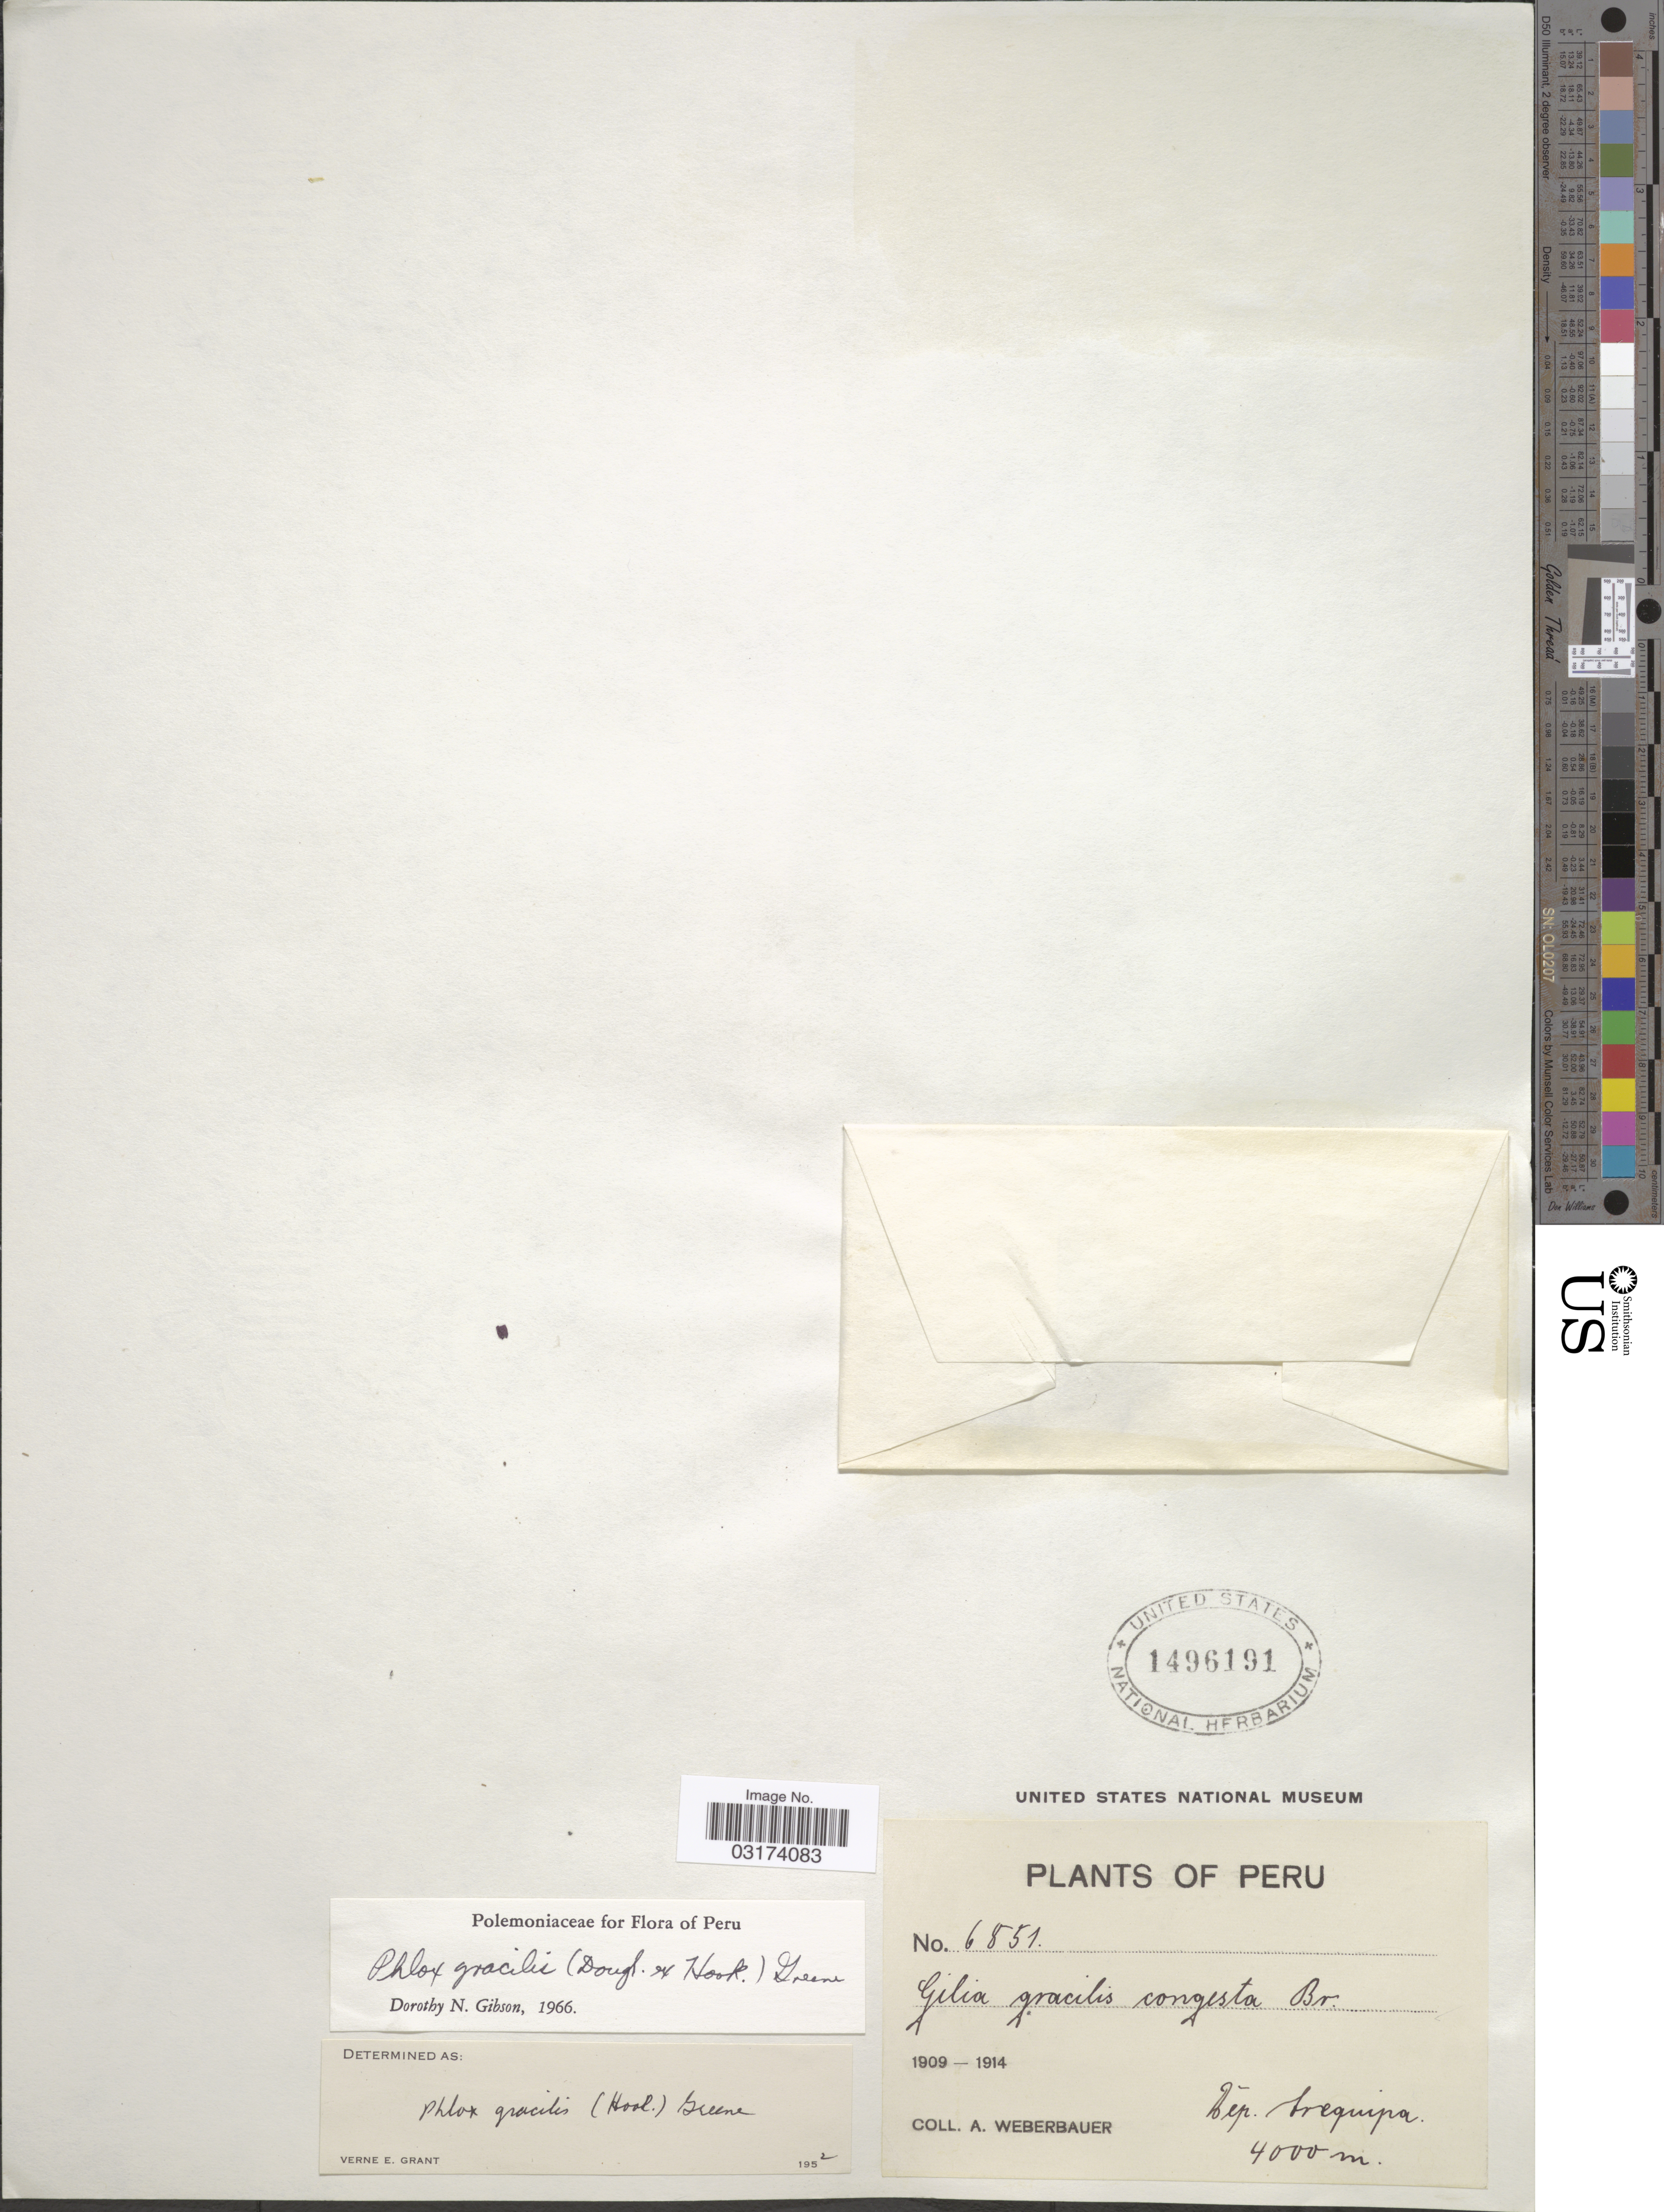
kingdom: Plantae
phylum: Tracheophyta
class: Magnoliopsida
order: Ericales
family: Polemoniaceae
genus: Microsteris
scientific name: Microsteris gracilis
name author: (Hook.) Greene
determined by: (US) Smithsonian Institution - National Museum of Natural History - Department of Botany (UNITED STATES)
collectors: A. Weberbauer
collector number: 6851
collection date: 1909/1914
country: Peru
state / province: Arequipa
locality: Dép. Arequipa.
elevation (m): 4000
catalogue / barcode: US 1496191